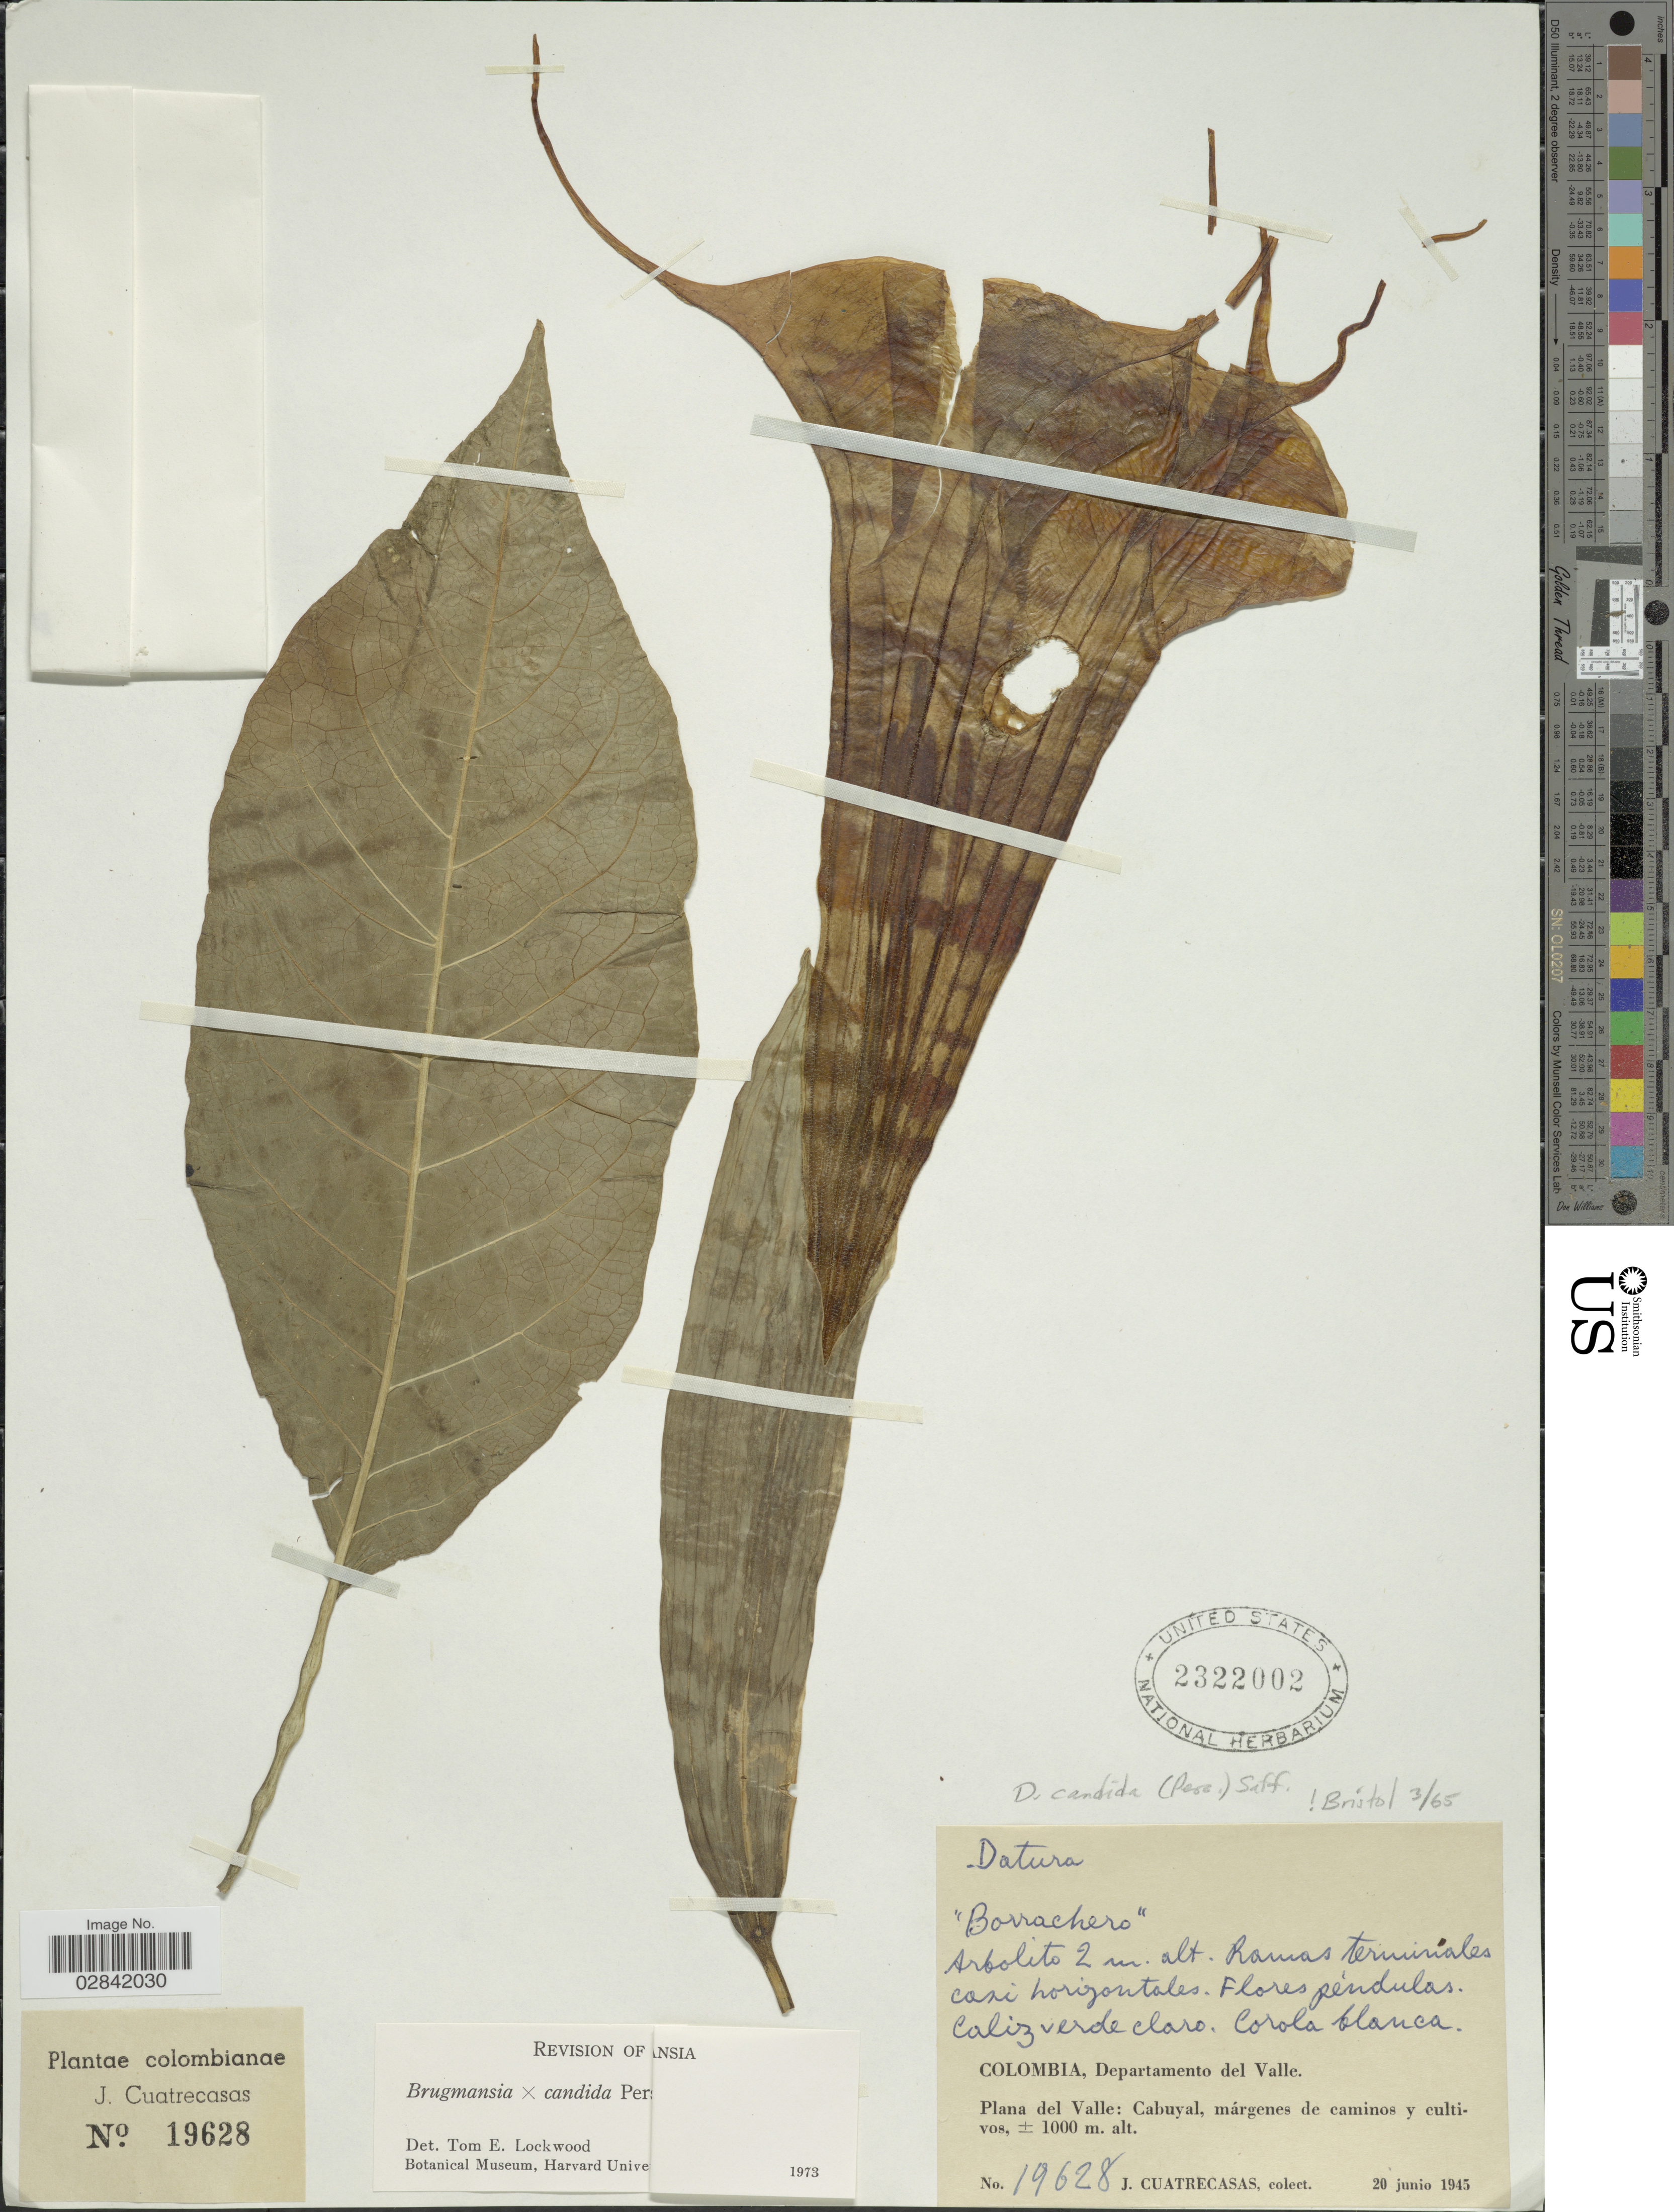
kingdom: Plantae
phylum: Tracheophyta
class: Magnoliopsida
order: Solanales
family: Solanaceae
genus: Brugmansia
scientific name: Brugmansia x candida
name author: Pers.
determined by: Lockwood, T. E.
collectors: J. Cuatrecasas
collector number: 19628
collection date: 1945-06-20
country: Colombia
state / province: Valle del Cauca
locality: Departamento del Valle, Plana del Valle: Cabuyal, márgenes de caminos y cultivos.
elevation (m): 1000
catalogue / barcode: US 2322002